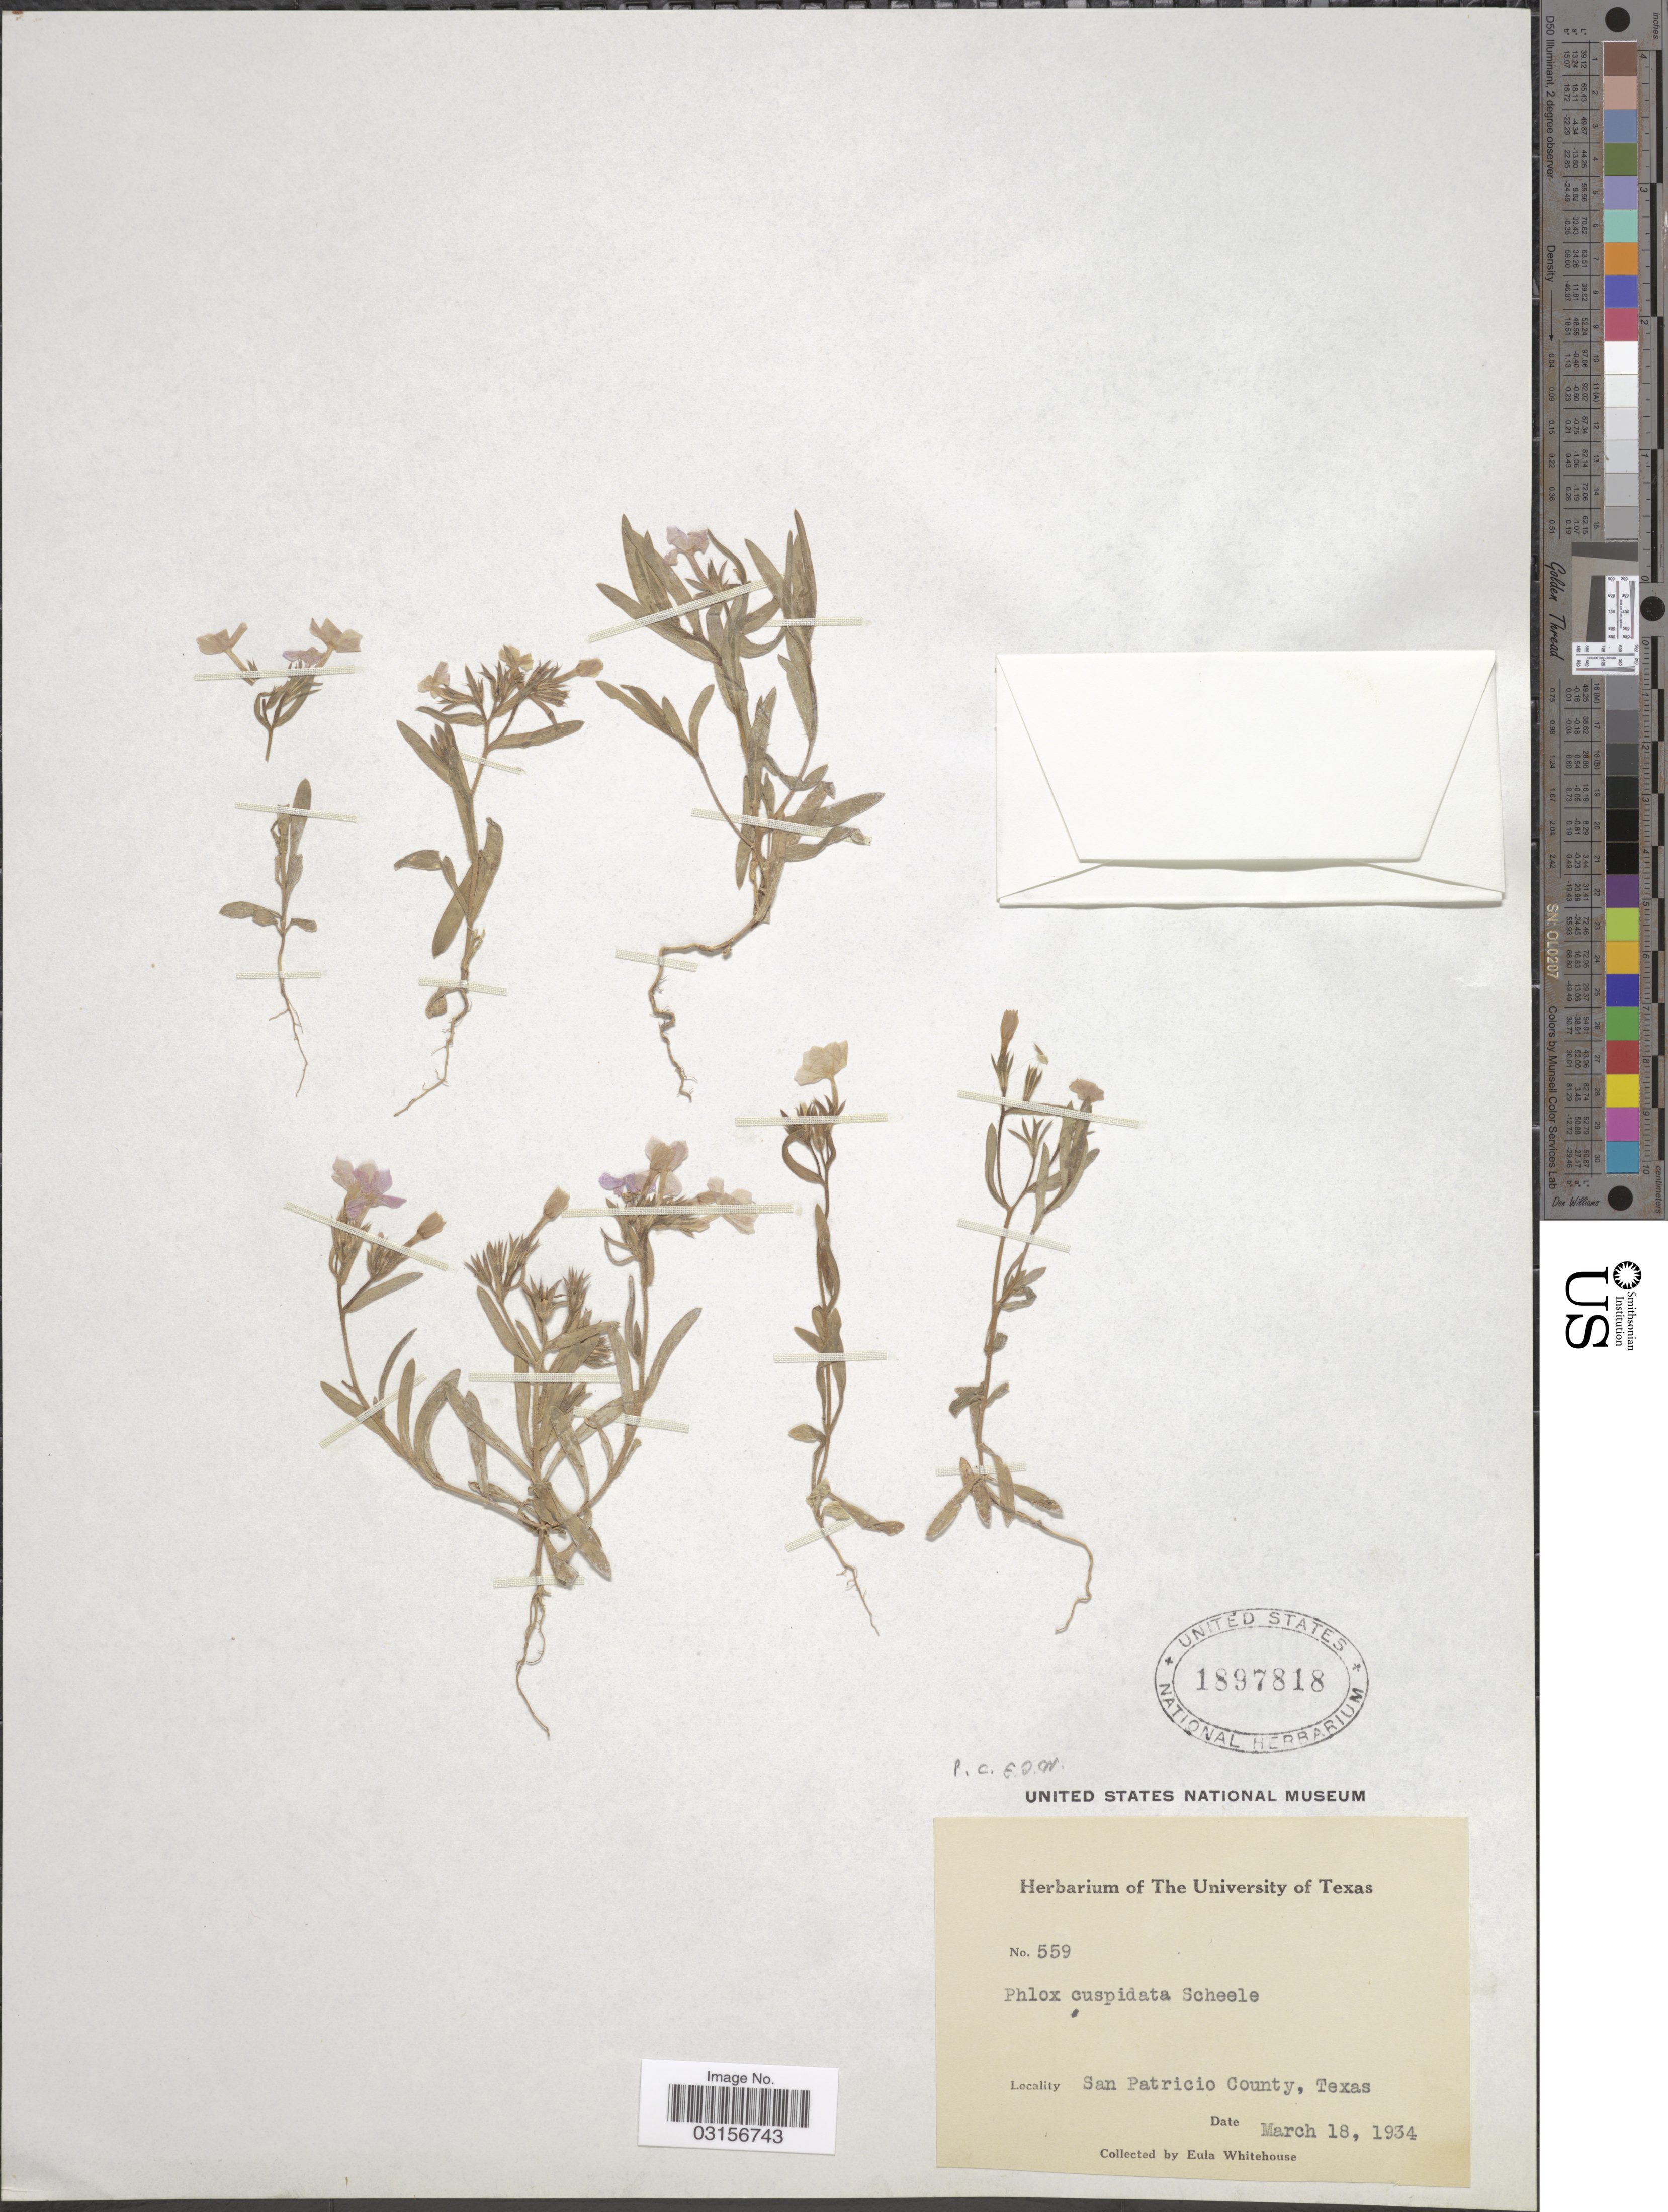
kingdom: Plantae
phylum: Tracheophyta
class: Magnoliopsida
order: Ericales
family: Polemoniaceae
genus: Phlox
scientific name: Phlox cuspidata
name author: Scheele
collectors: E. Whitehouse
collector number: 559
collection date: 1934-03-18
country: United States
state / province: Texas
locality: San Patricio County, Texas.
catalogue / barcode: US 1897818